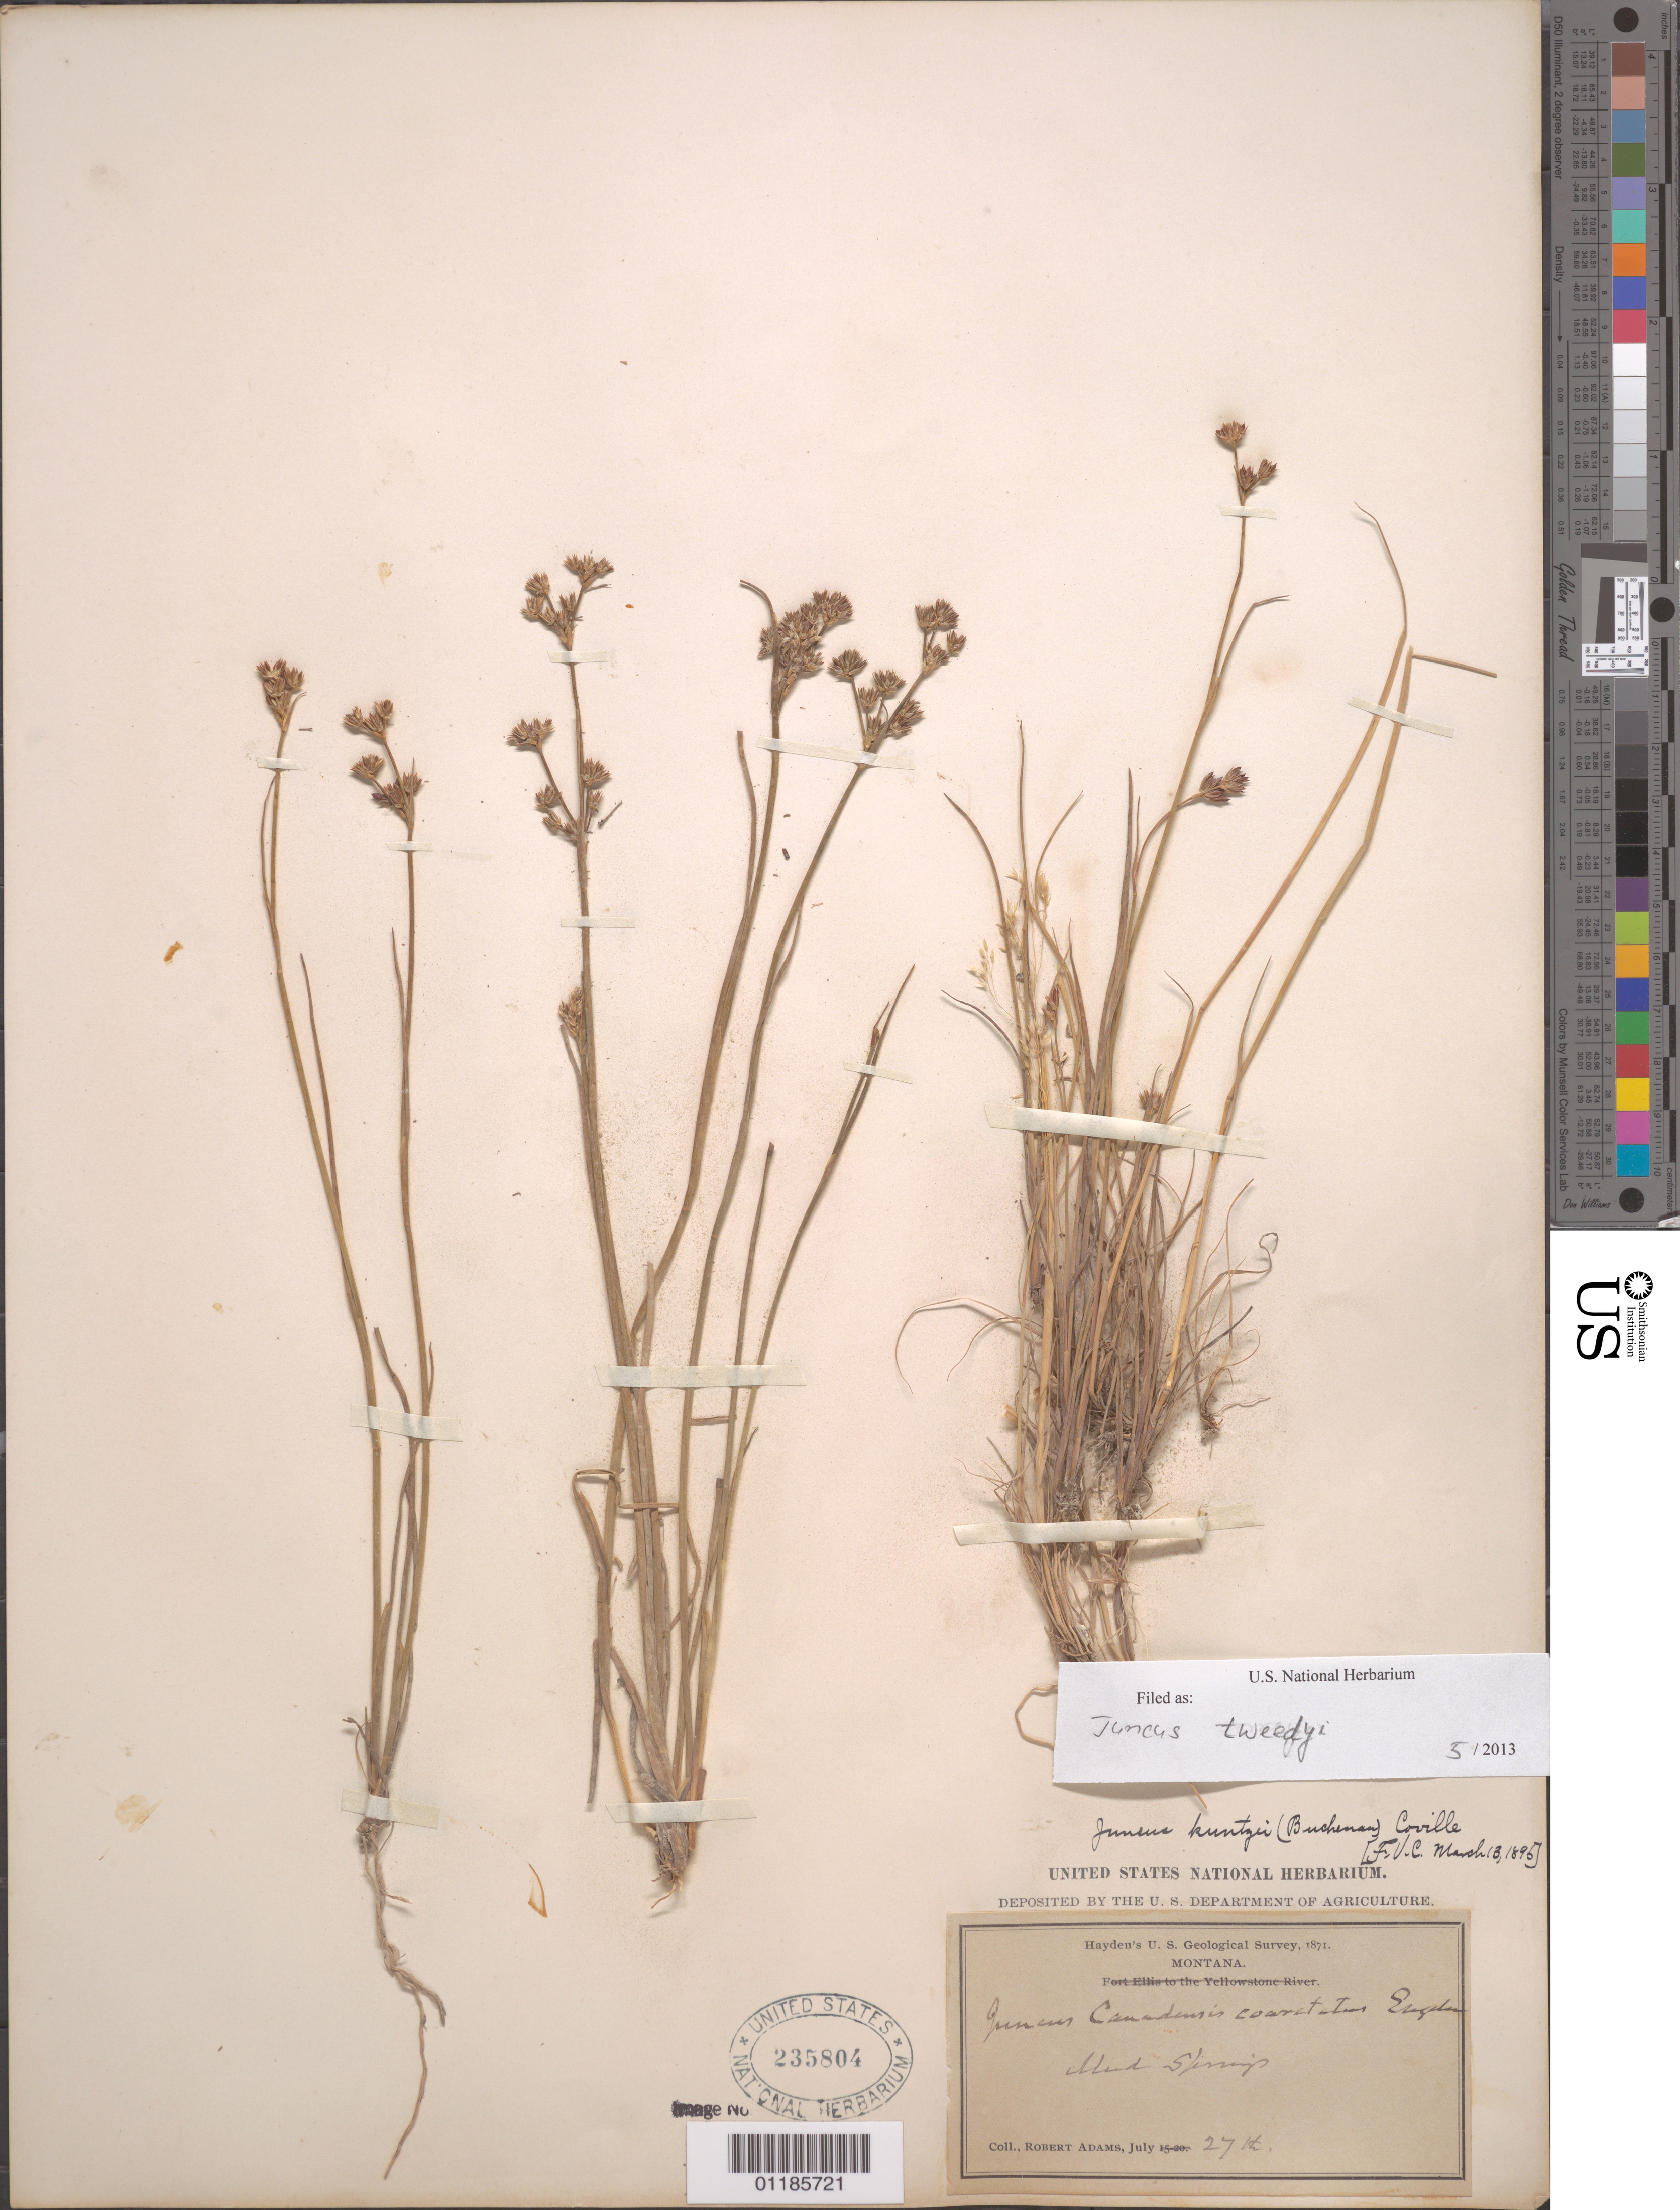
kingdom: Plantae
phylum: Tracheophyta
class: Liliopsida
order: Poales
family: Juncaceae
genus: Juncus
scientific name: Juncus tweedyi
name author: Rydb.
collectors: R. Adams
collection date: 1871-07-27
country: United States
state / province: Montana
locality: Mud Springs.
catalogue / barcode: US 235804